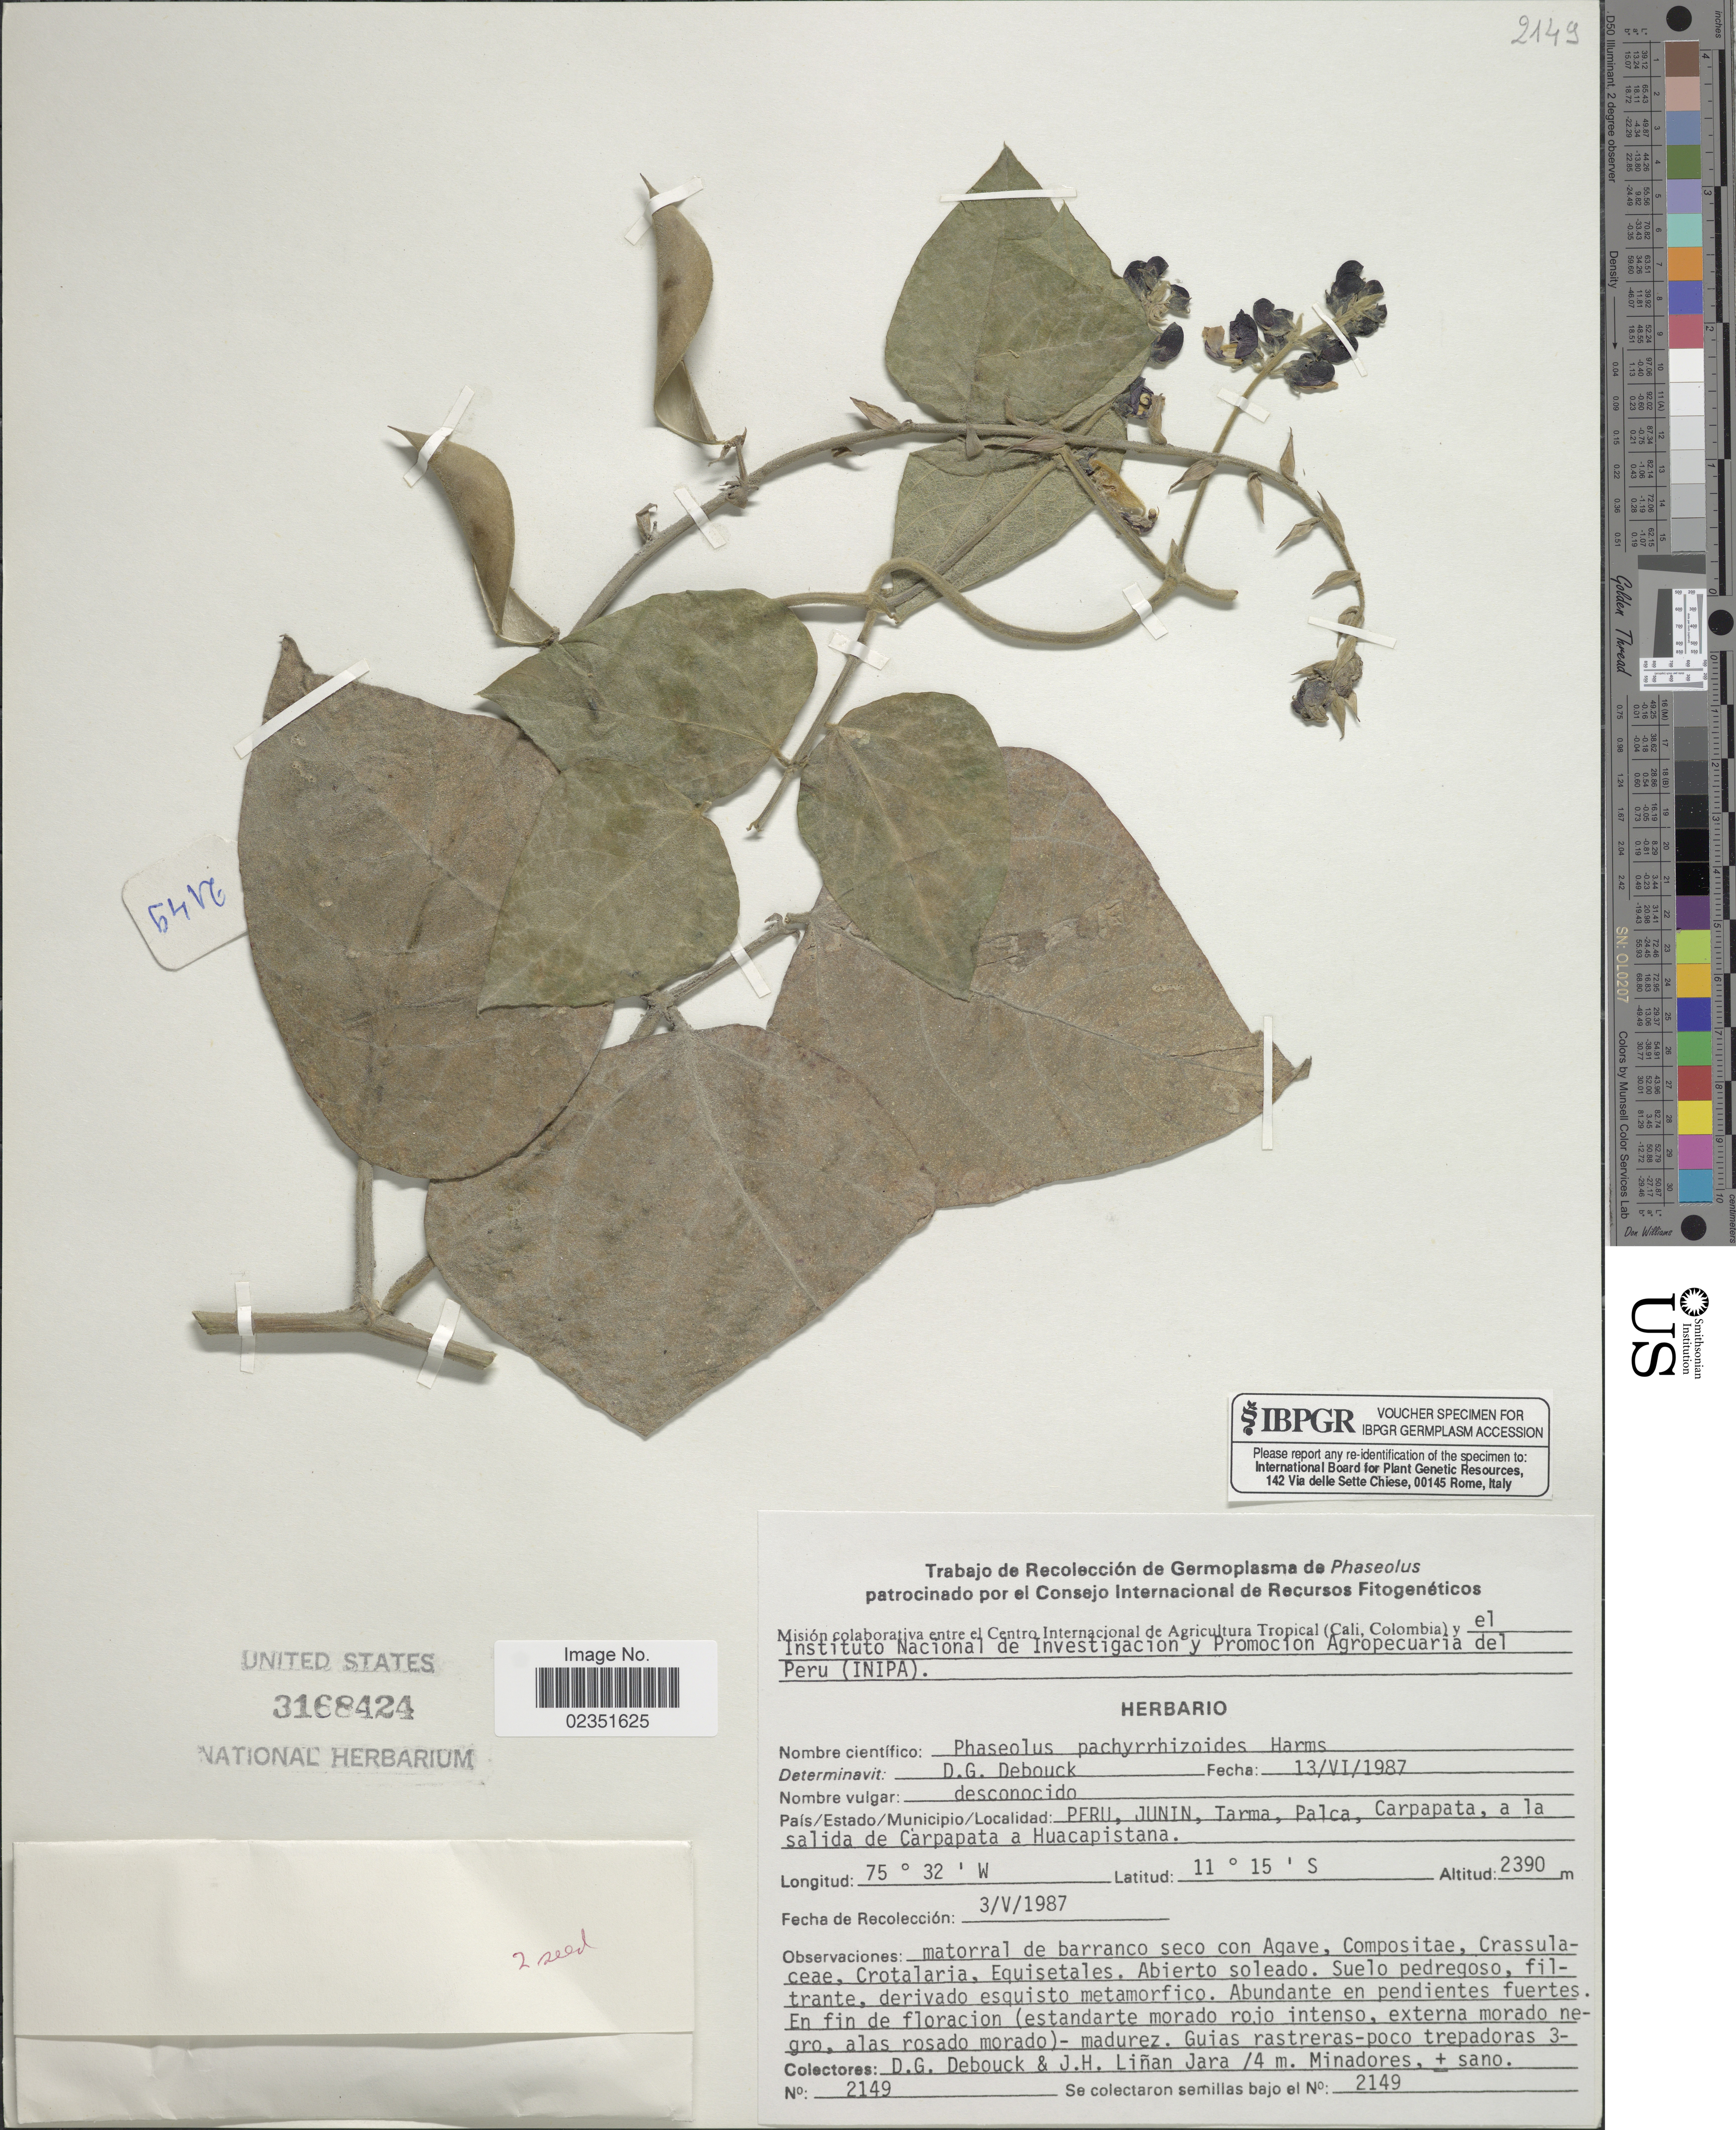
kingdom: Plantae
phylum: Tracheophyta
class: Magnoliopsida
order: Fabales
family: Fabaceae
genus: Phaseolus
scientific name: Phaseolus pachyrrhizoides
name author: Harms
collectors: D. Debouck & J. Liñan Jara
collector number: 2149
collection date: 1987-05-03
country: Peru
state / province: Junín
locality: Tarma, Palca, Carpapata, a la salida de Carpapata a Huacapistana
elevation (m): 2390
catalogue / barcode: US 3168424